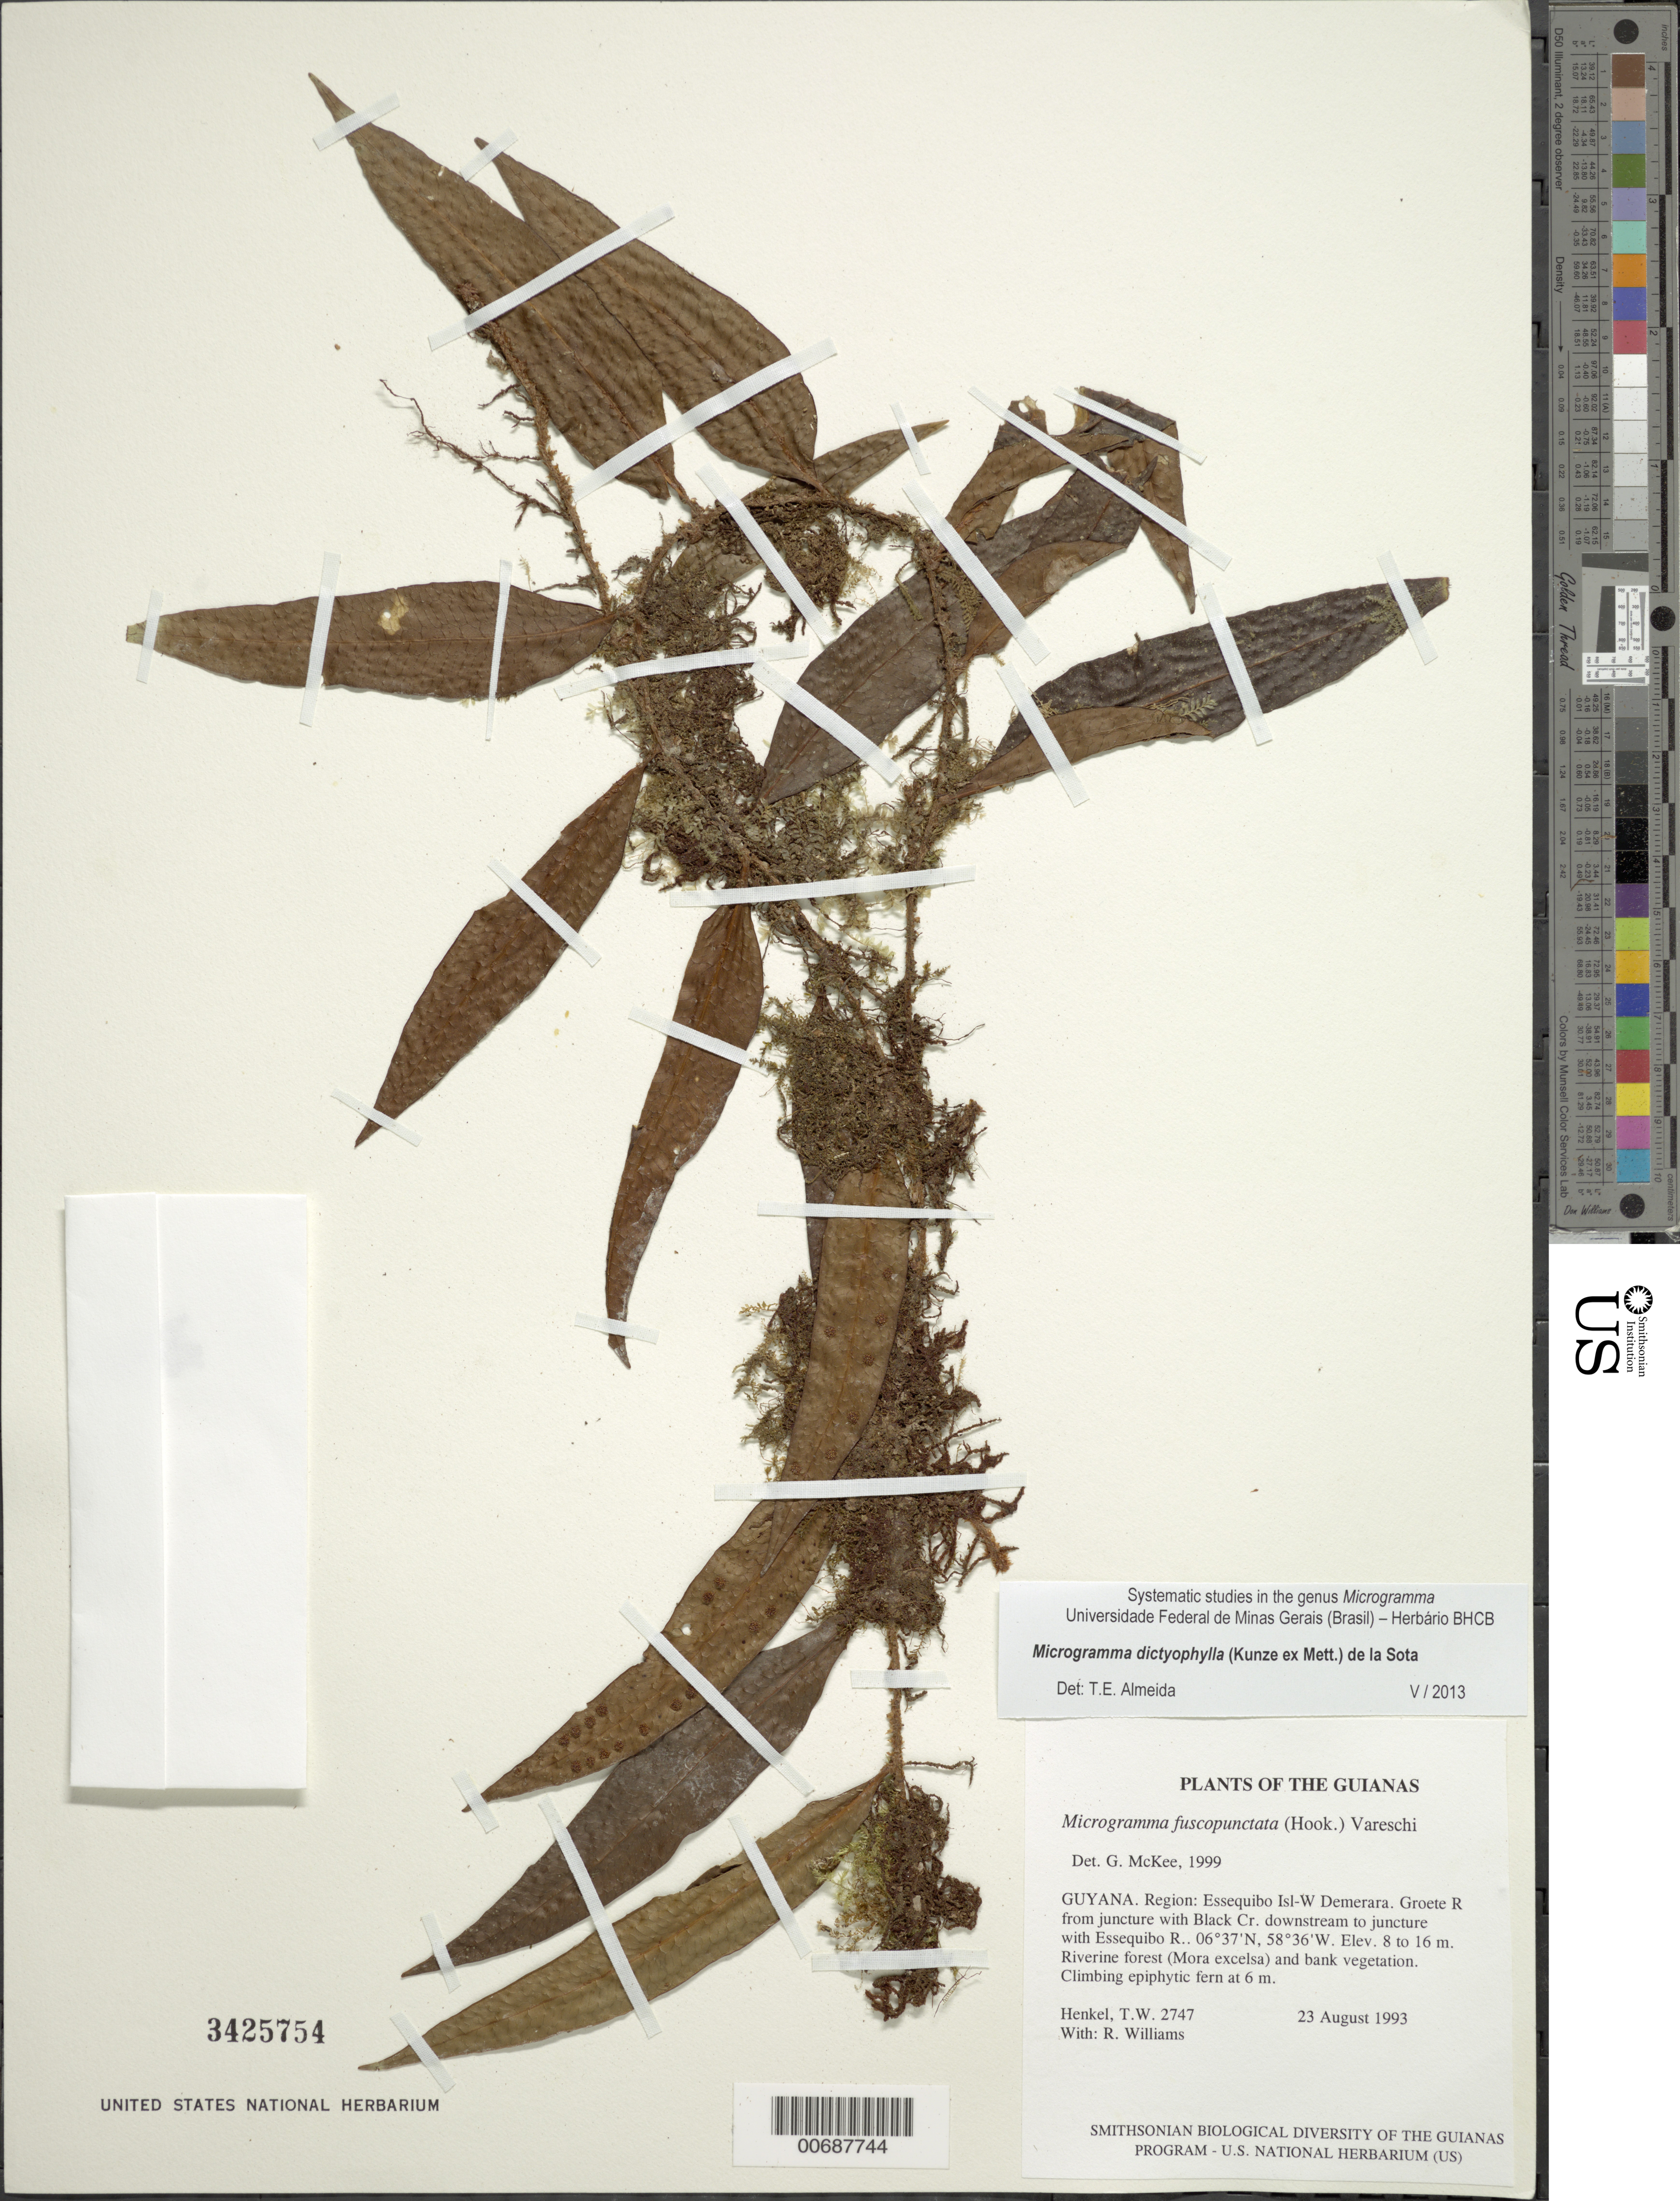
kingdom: Plantae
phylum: Tracheophyta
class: Polypodiopsida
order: Polypodiales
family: Polypodiaceae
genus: Microgramma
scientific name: Microgramma dictyophylla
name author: (Kunze ex Mett.) de la Sota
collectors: T. Henkel & R. Williams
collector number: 2747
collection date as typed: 23 August 1993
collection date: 1993-08-23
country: Guyana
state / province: Essequibo Isl-W. Demerara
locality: Groete R from juncture with Black Cr. downstream to juncture with Essequibo R.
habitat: Riverine forest (Mora excelsa) and bank vegetation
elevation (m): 8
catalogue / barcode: US 3425754